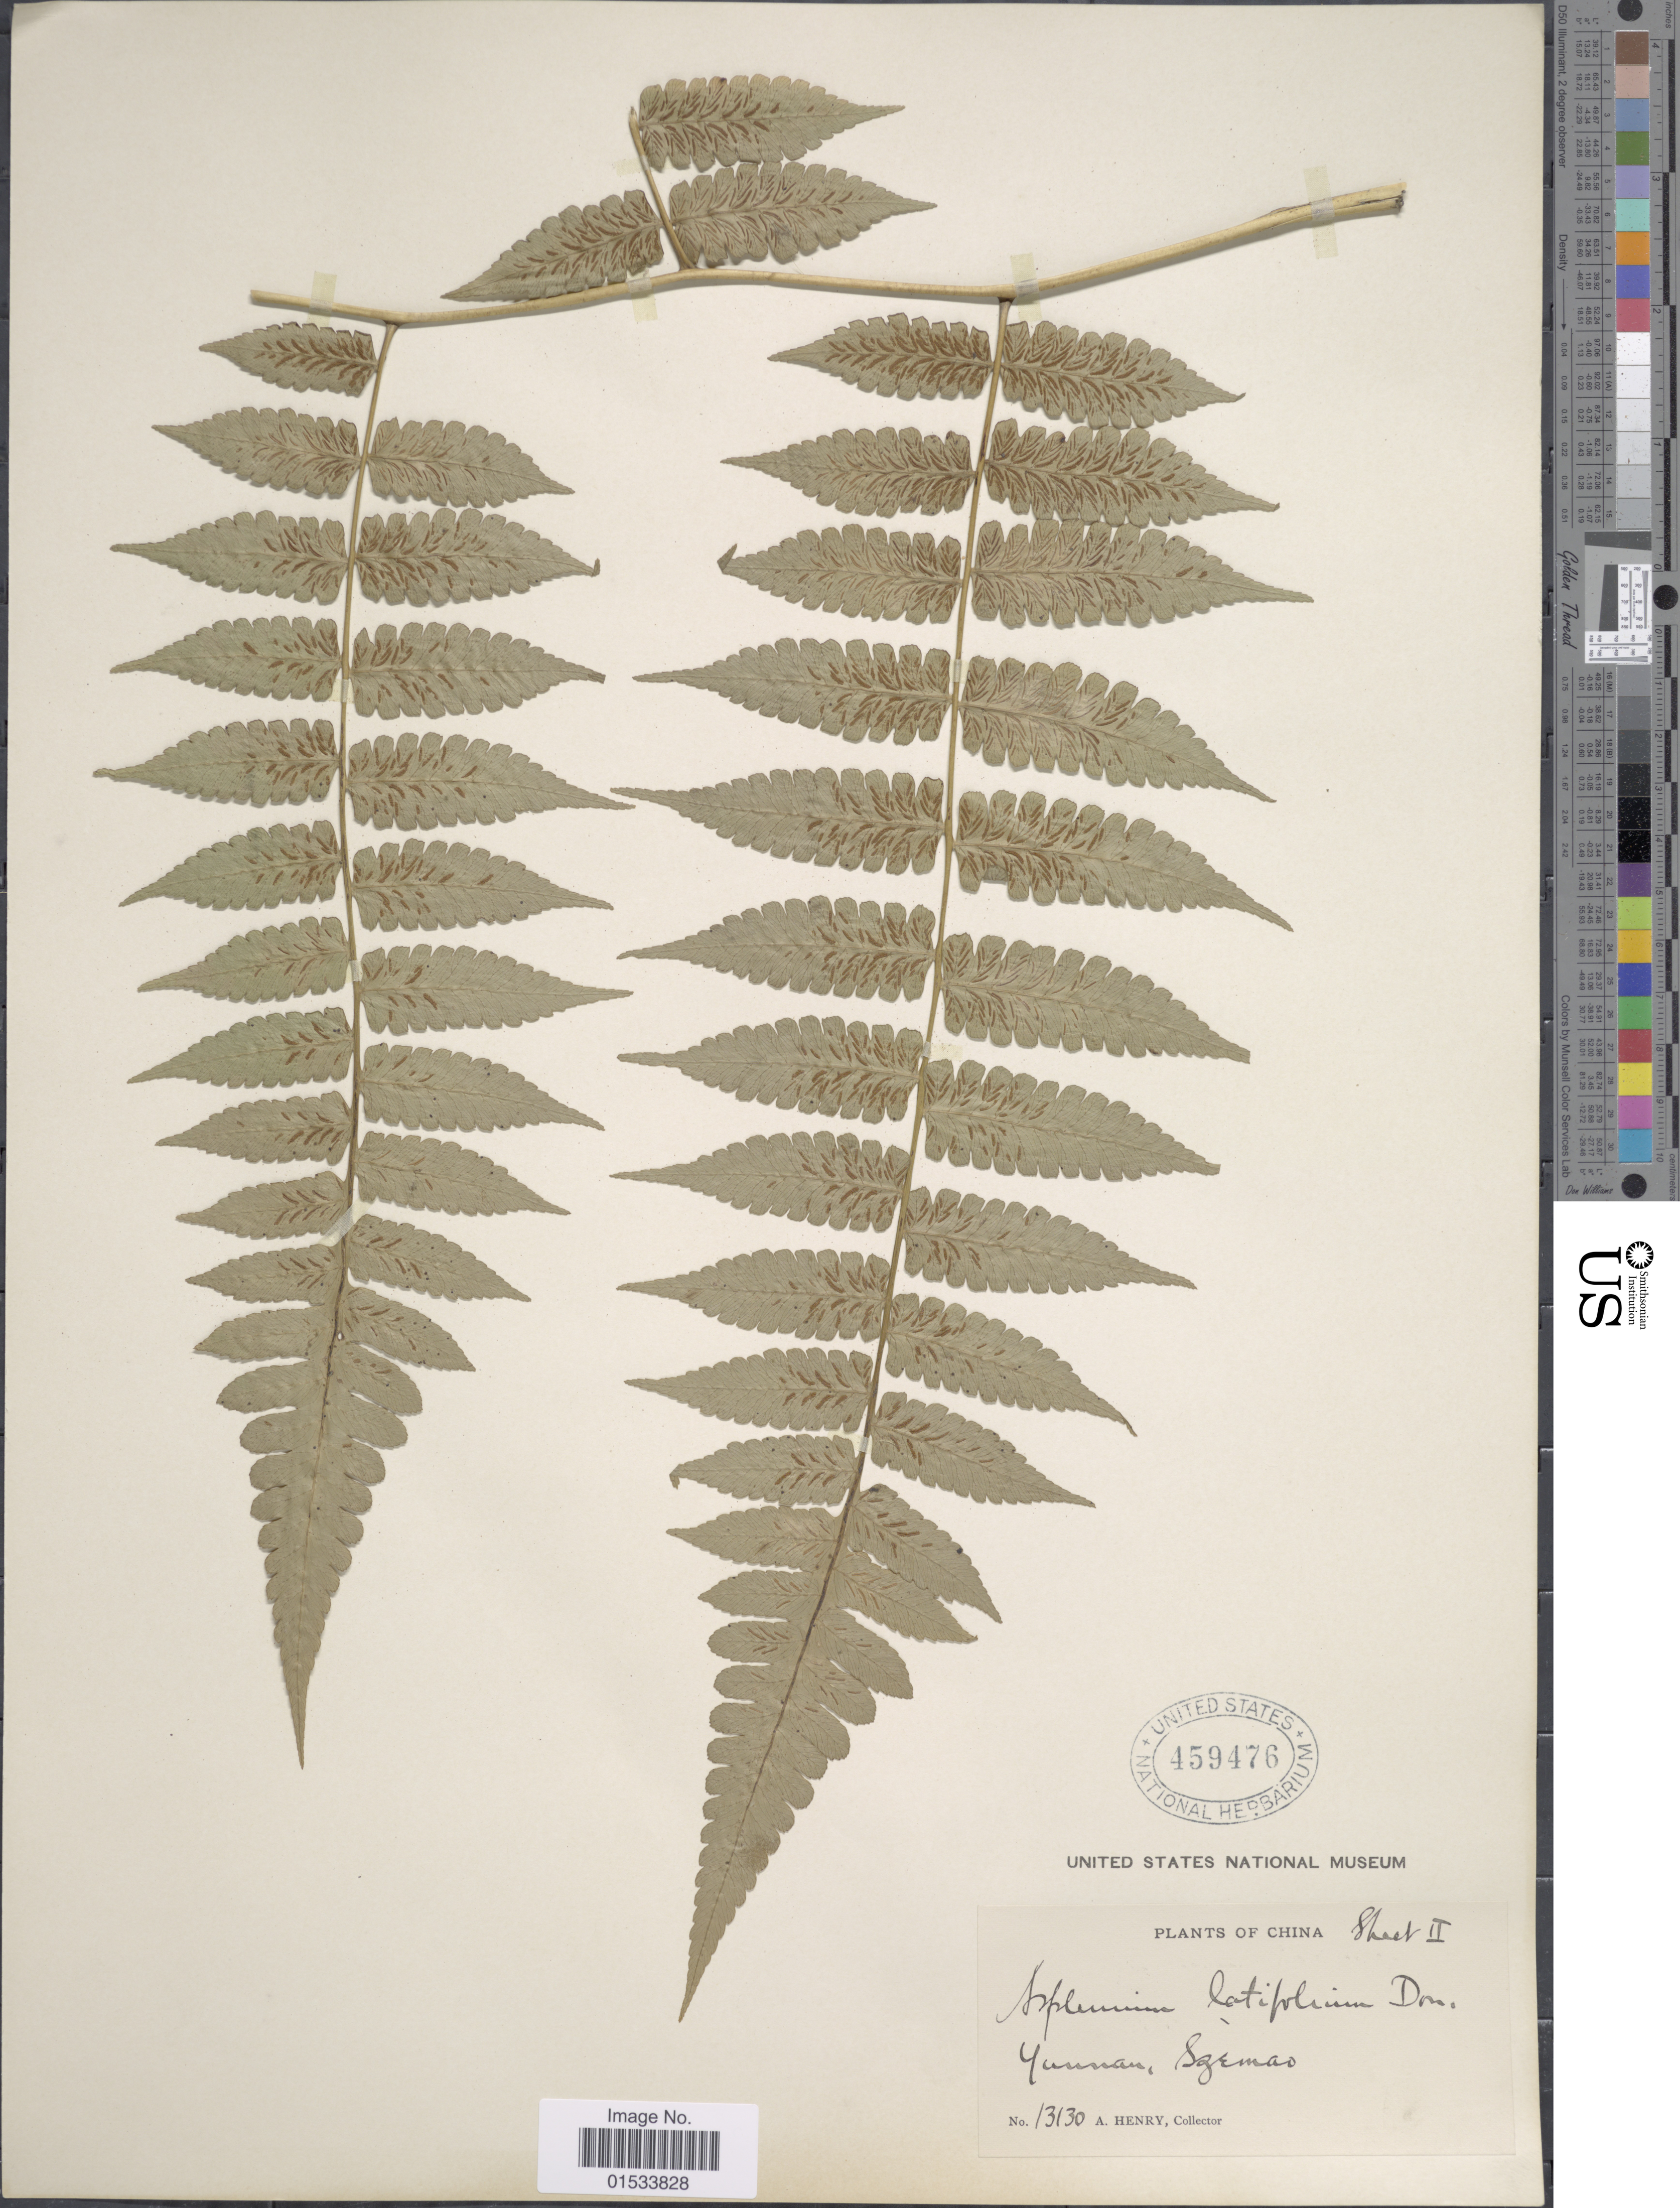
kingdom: Plantae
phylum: Tracheophyta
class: Polypodiopsida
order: Polypodiales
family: Athyriaceae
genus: Diplazium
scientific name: Diplazium giganteum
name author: (Baker) Ching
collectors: A. Henry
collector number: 13130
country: China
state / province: Yunnan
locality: Szemao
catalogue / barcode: US 459476